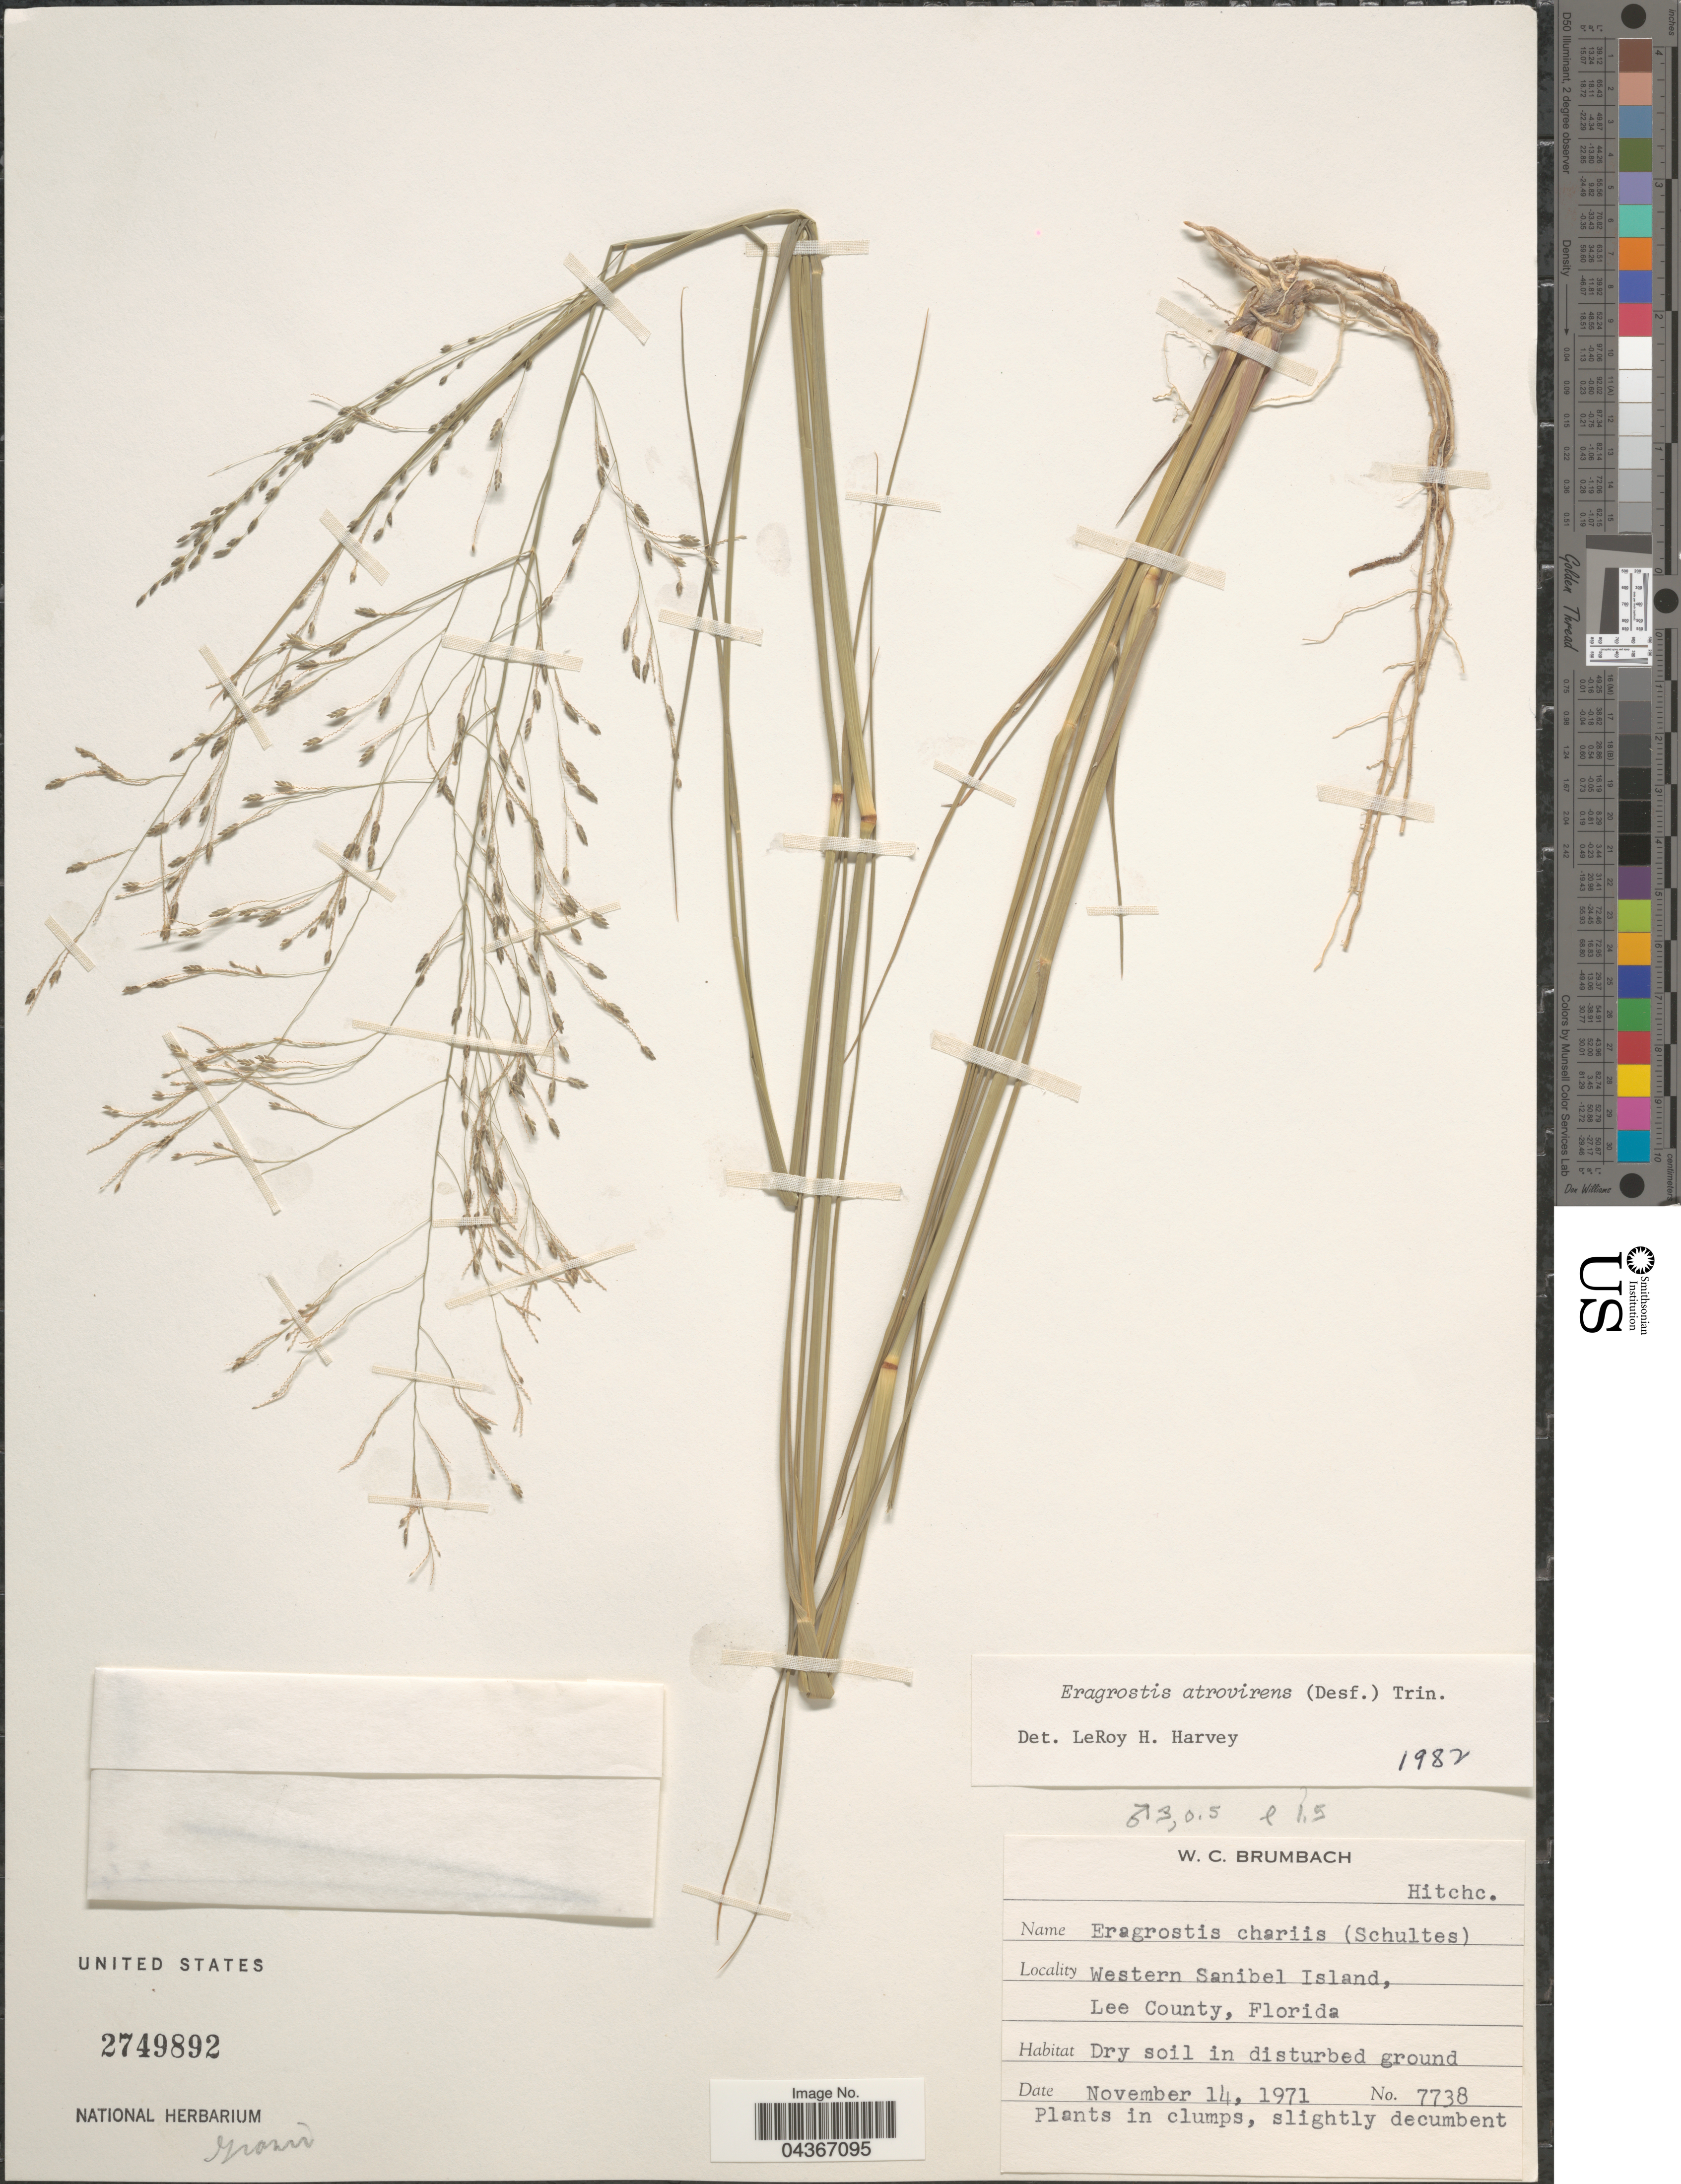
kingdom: Plantae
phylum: Tracheophyta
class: Liliopsida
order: Poales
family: Poaceae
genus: Eragrostis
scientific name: Eragrostis atrovirens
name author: Lange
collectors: W. C. Brumbach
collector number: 7738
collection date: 1971-11-14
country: United States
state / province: Florida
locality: Western Sanibel Island, Lee County. Dry soil in disturbed ground.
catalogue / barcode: US 2749892